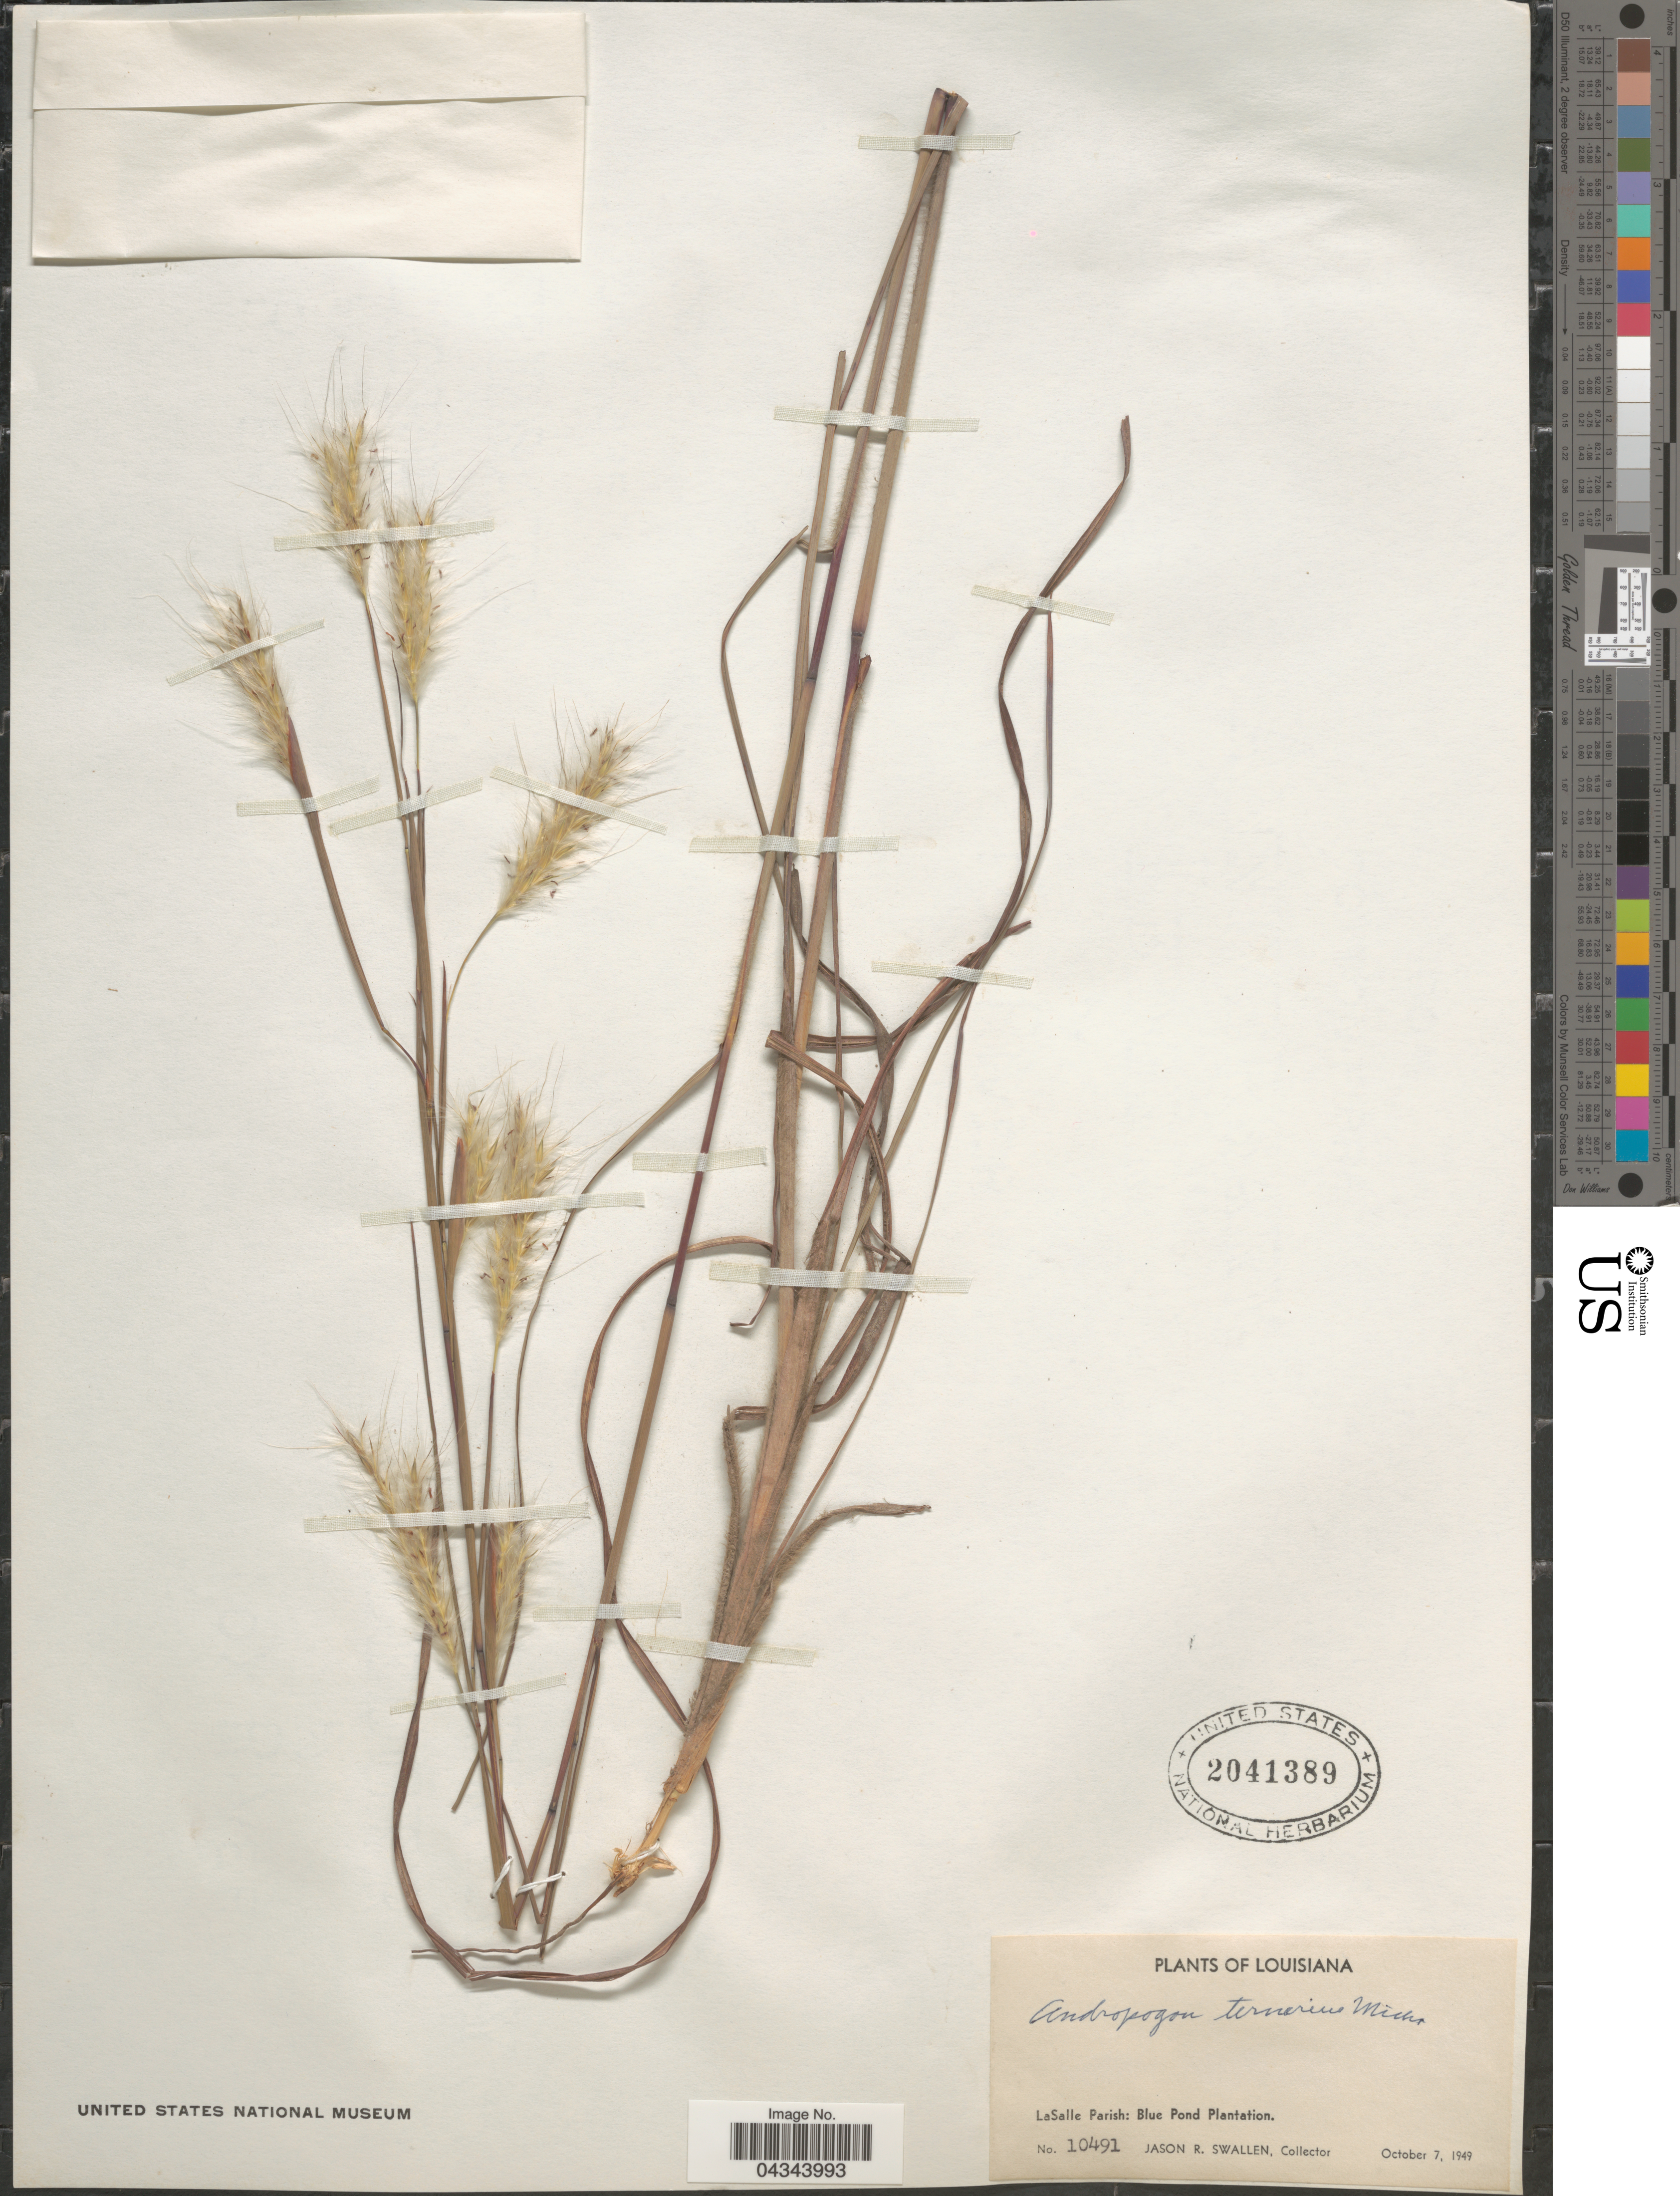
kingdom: Plantae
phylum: Tracheophyta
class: Liliopsida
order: Poales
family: Poaceae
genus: Andropogon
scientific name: Andropogon ternarius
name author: Michx.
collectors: J. R. Swallen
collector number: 10491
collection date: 1949-10-07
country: United States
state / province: Louisiana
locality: LaSalle Parish: Blue Pond Plantation.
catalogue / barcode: US 2041389